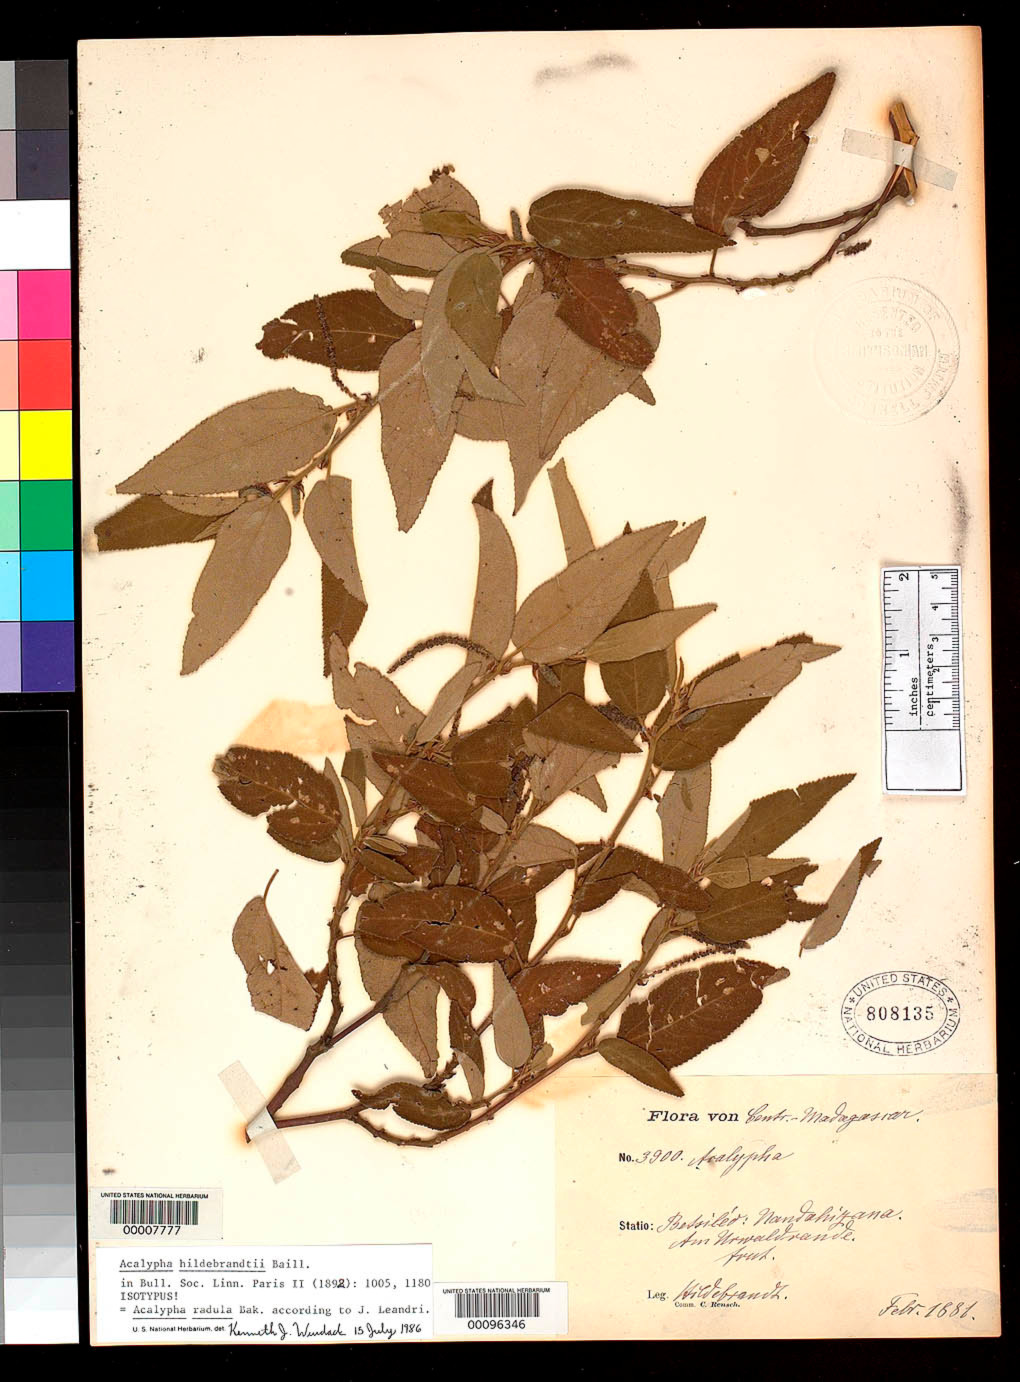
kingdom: Plantae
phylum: Tracheophyta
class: Magnoliopsida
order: Malpighiales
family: Euphorbiaceae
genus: Acalypha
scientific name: Acalypha hildebrandtii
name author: Baill.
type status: Isotype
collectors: J. Hildebrandt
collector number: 3900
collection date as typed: Feb 1881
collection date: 1881-02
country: Madagascar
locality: Betsileo, Nandahizana.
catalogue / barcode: US 808135